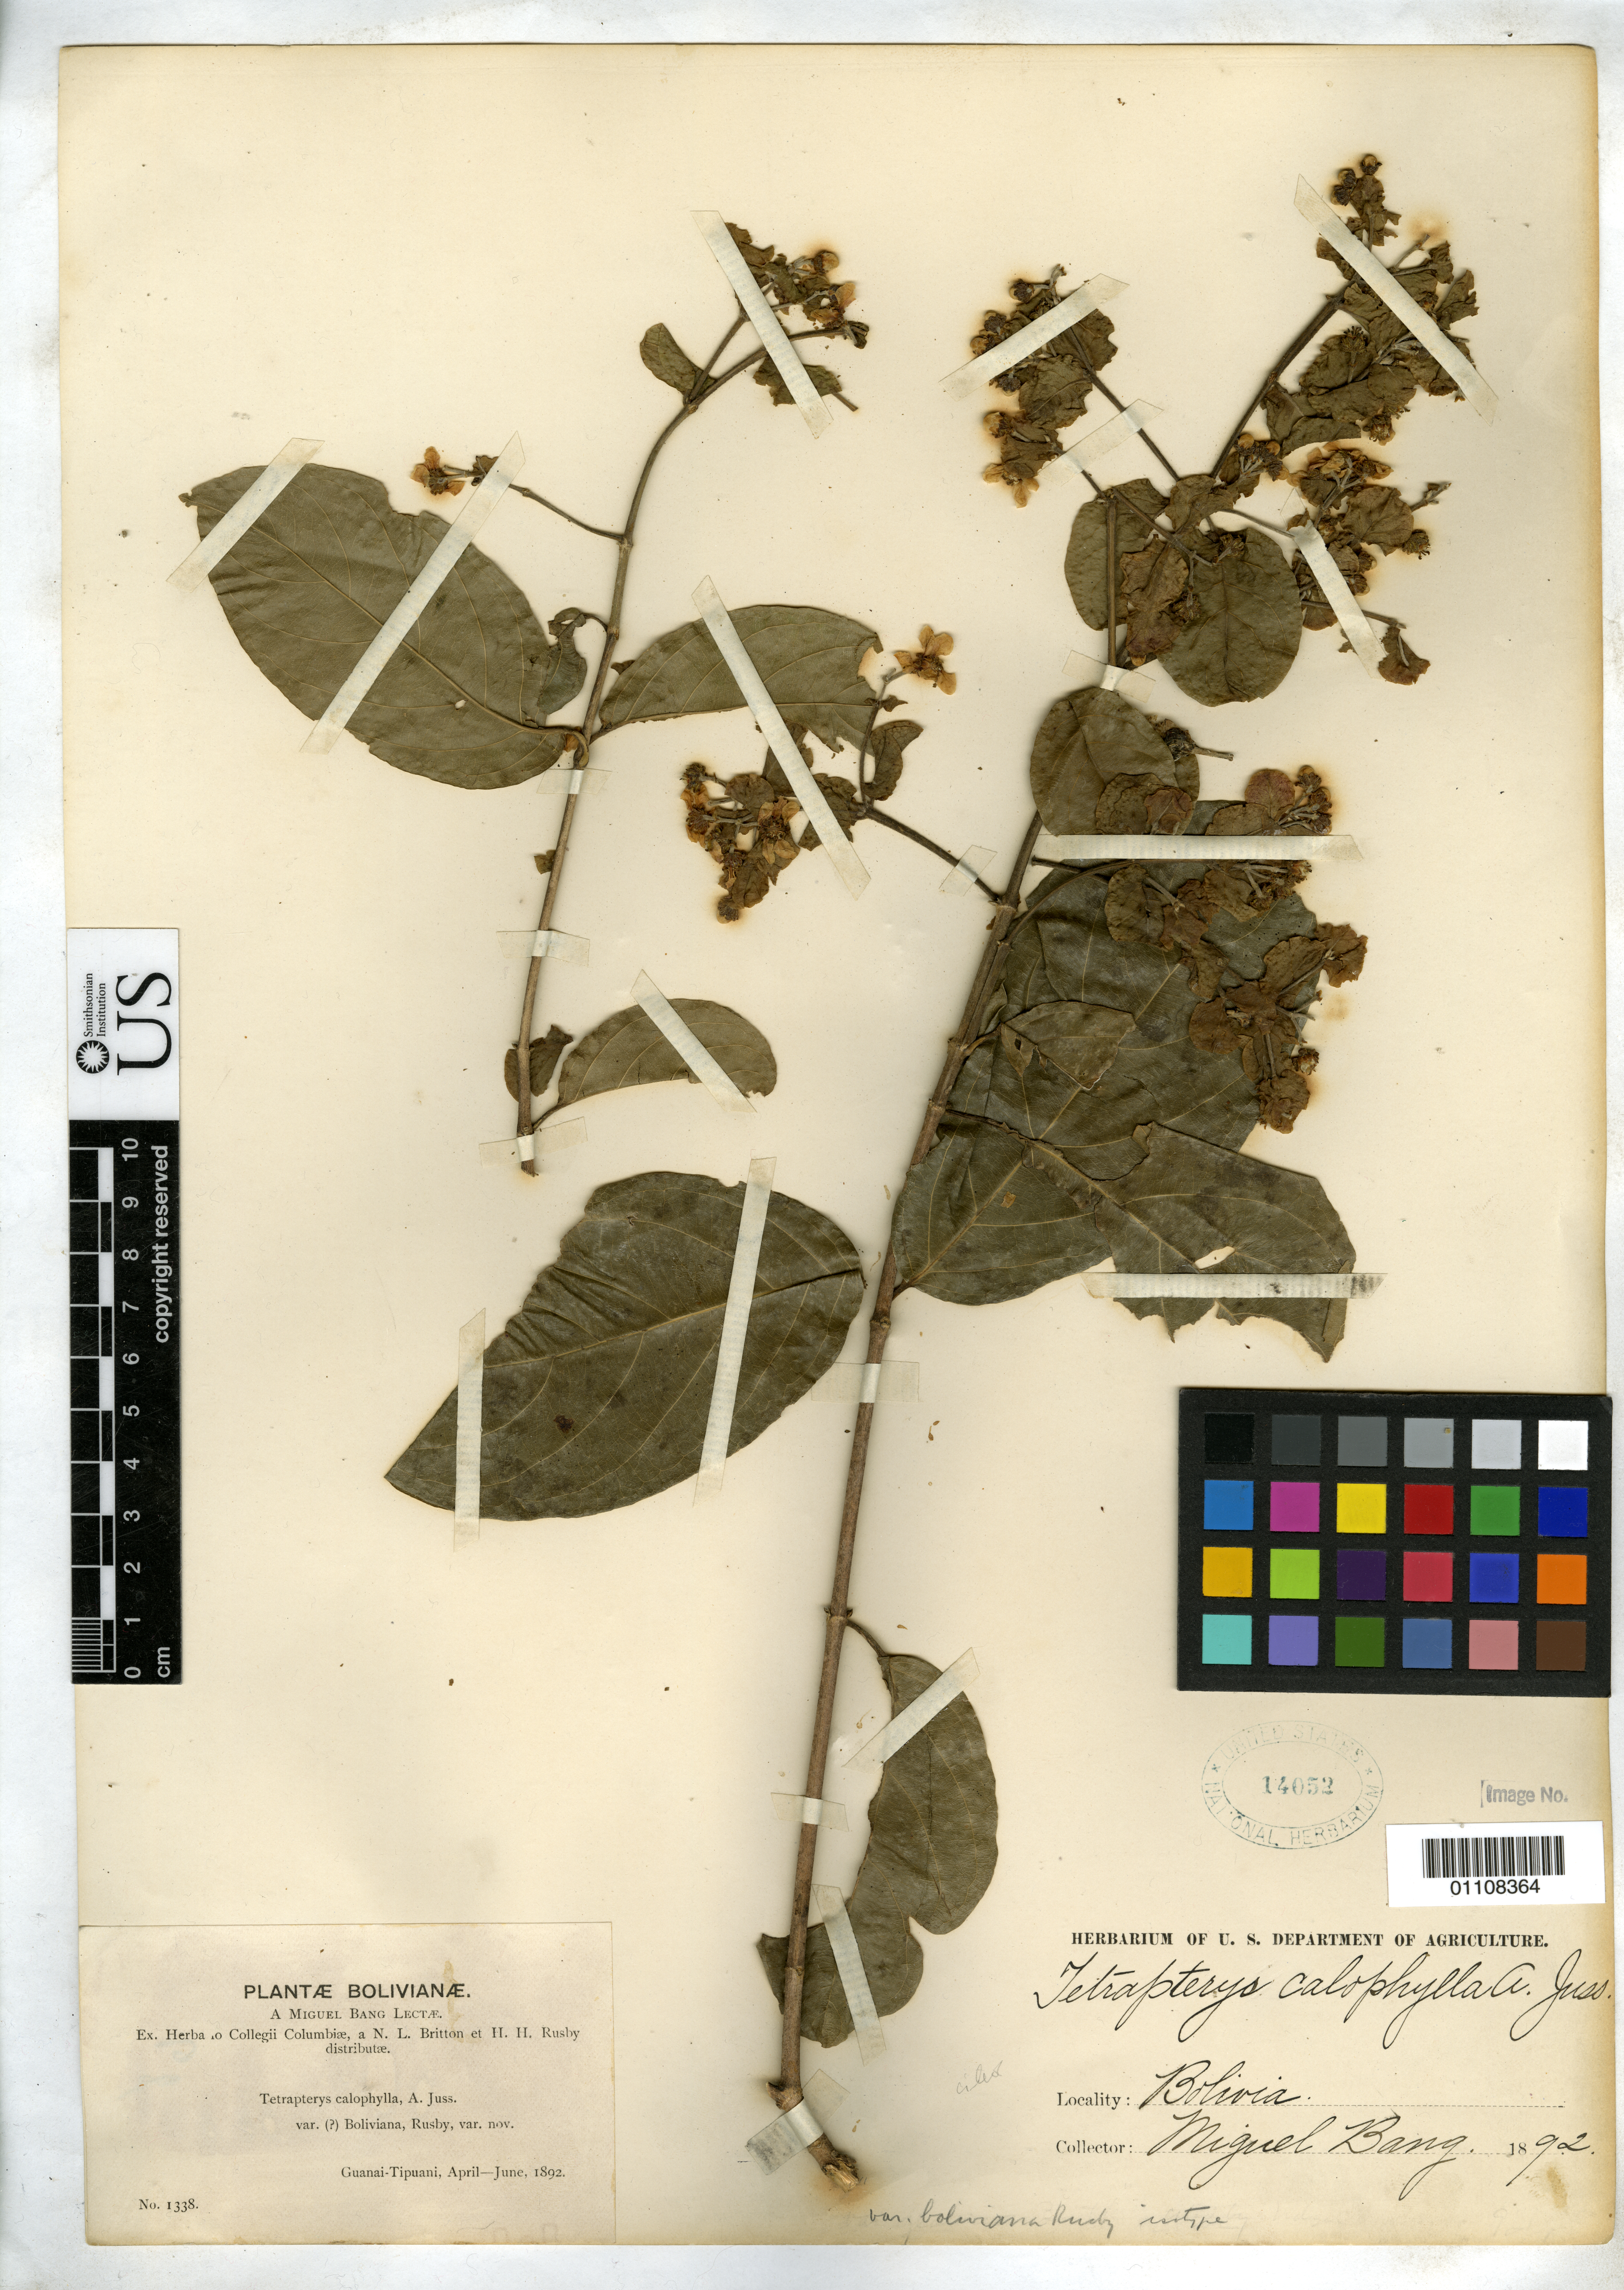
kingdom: Plantae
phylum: Tracheophyta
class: Magnoliopsida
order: Malpighiales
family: Malpighiaceae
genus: Tetrapterys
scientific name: Tetrapterys calophylla var. boliviana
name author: Rusby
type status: Isotype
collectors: M. Bang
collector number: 1338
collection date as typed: Apr 1892 to -- Jun 1892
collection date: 1892-04/1892-06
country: Bolivia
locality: Guanai-Tipuana.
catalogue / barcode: US 14052